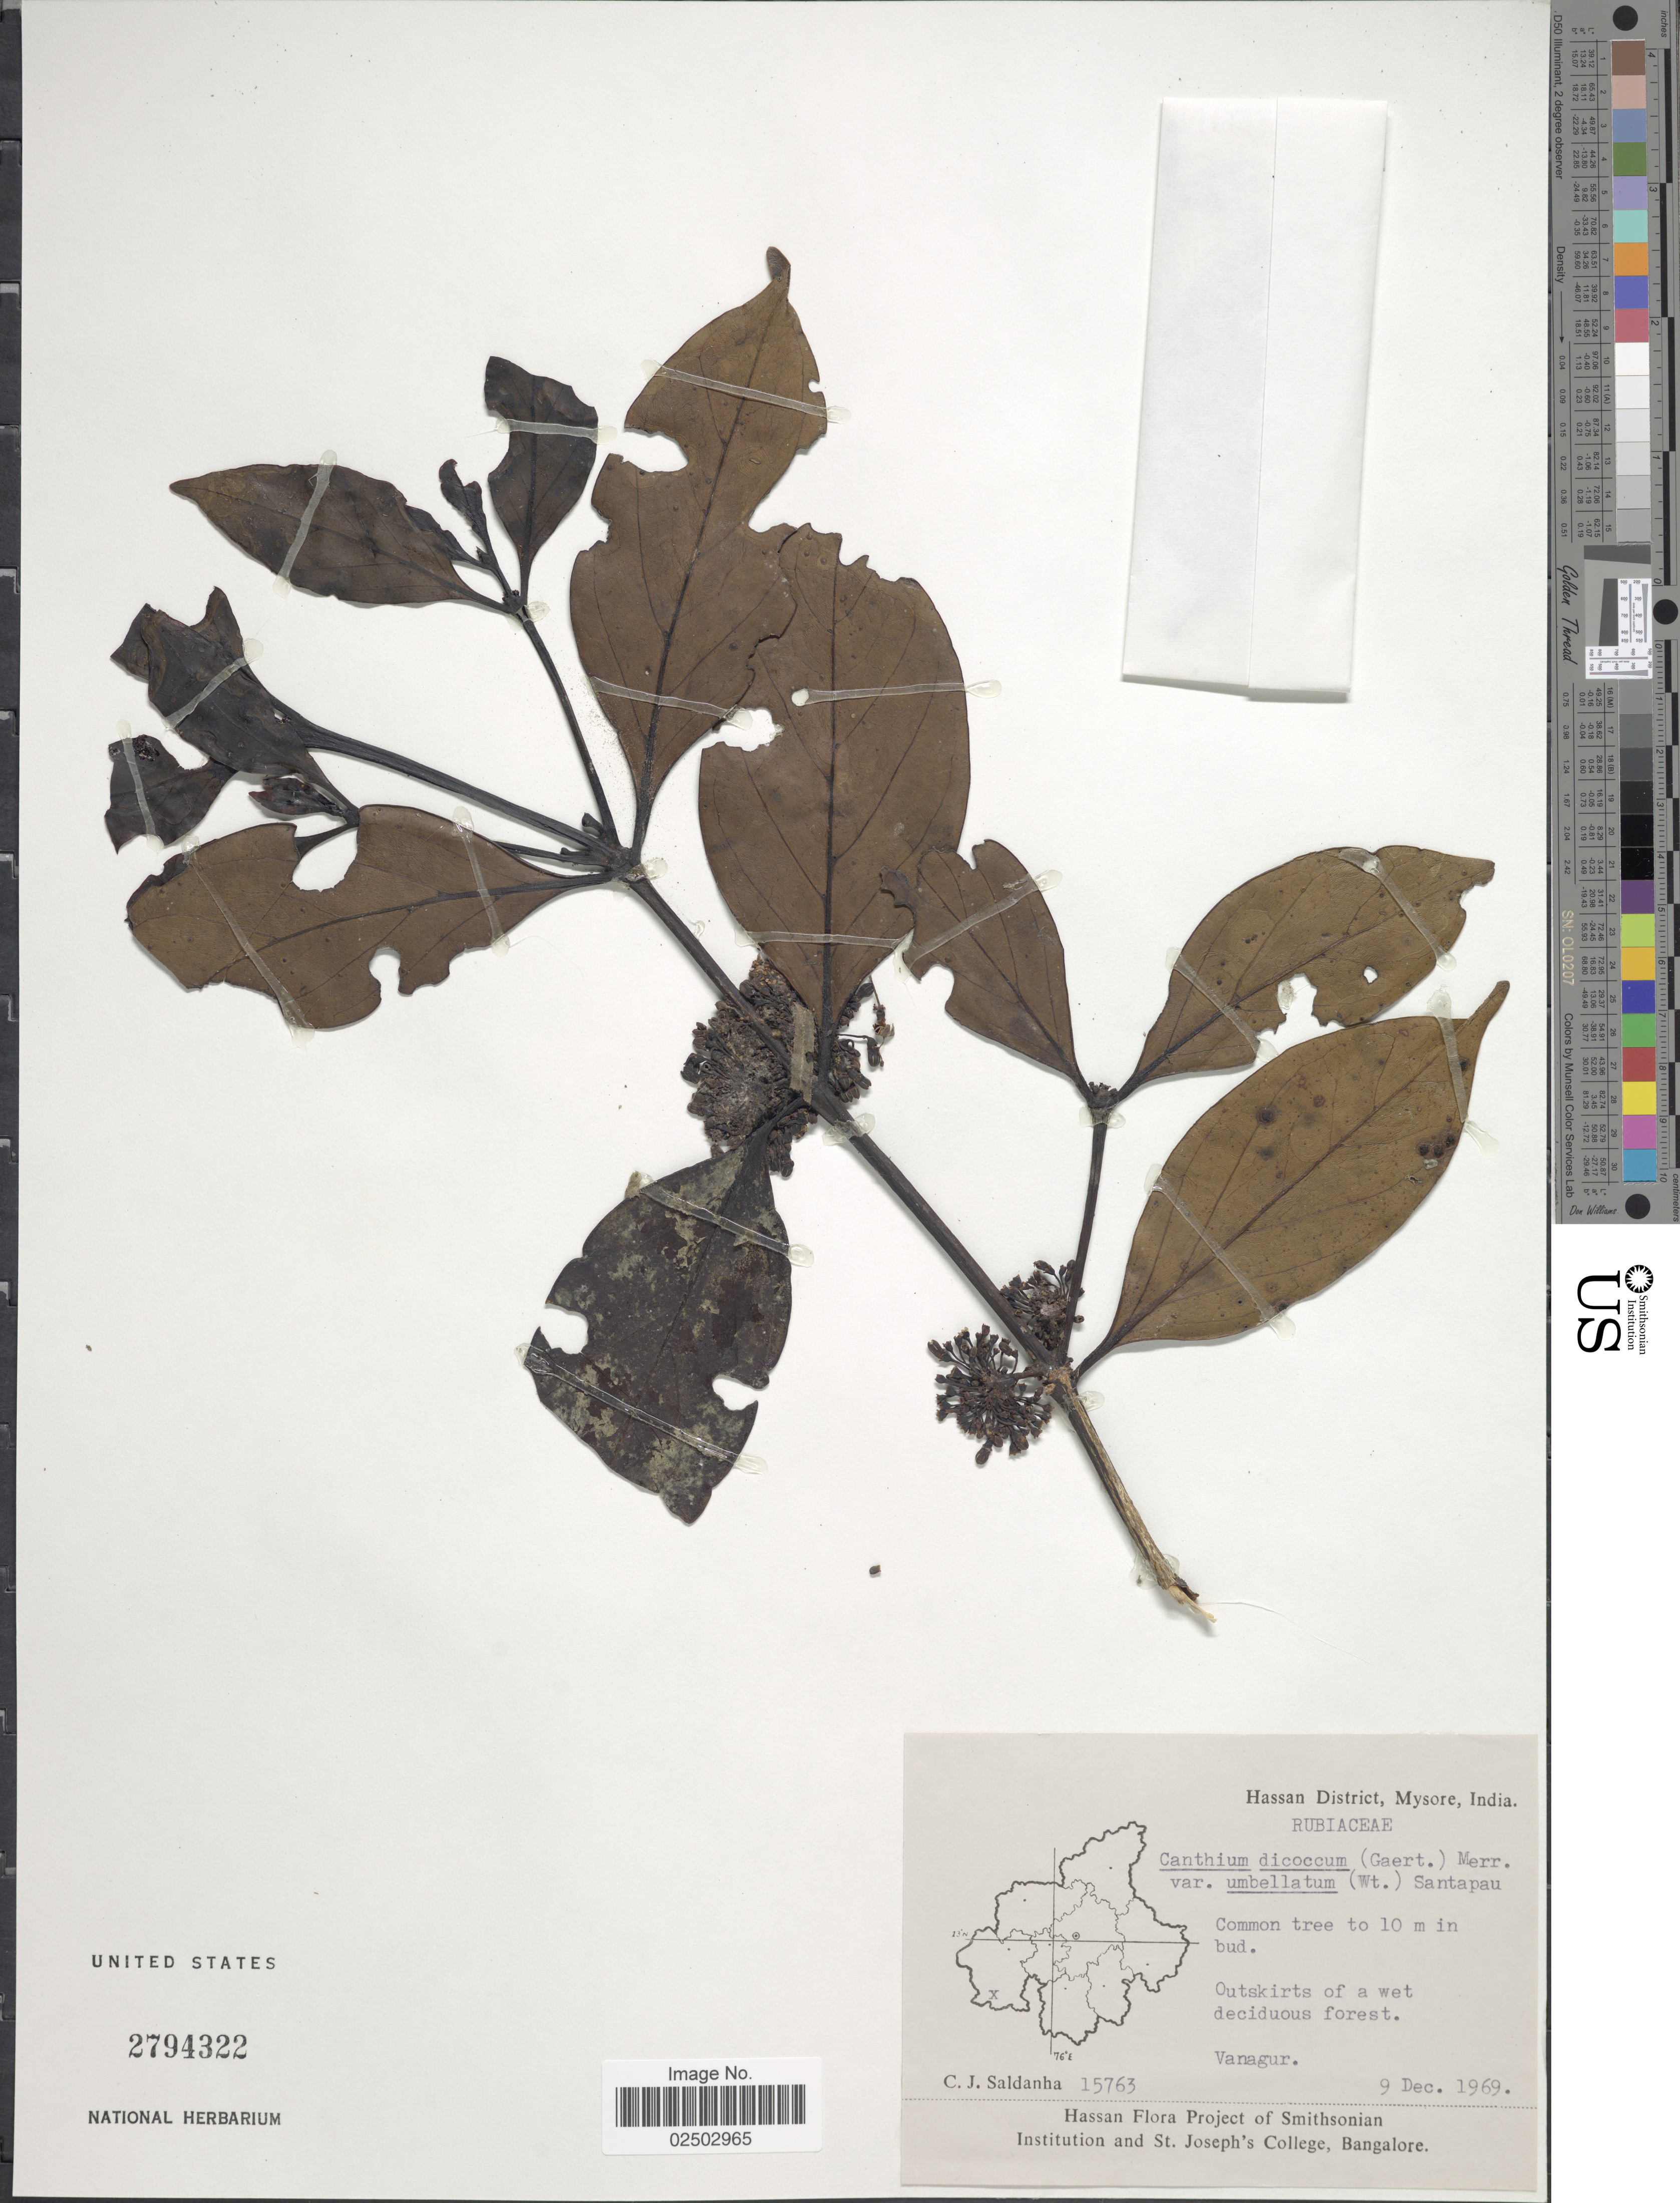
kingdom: Plantae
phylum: Tracheophyta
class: Magnoliopsida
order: Gentianales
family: Rubiaceae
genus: Canthium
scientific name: Canthium dicoccum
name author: (Gaertn.) Merr.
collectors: C. J. Saldanha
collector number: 15763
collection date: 1969-12-09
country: India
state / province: Karnataka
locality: Hassan District, Mysore, Vanagur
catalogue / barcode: US 2794322